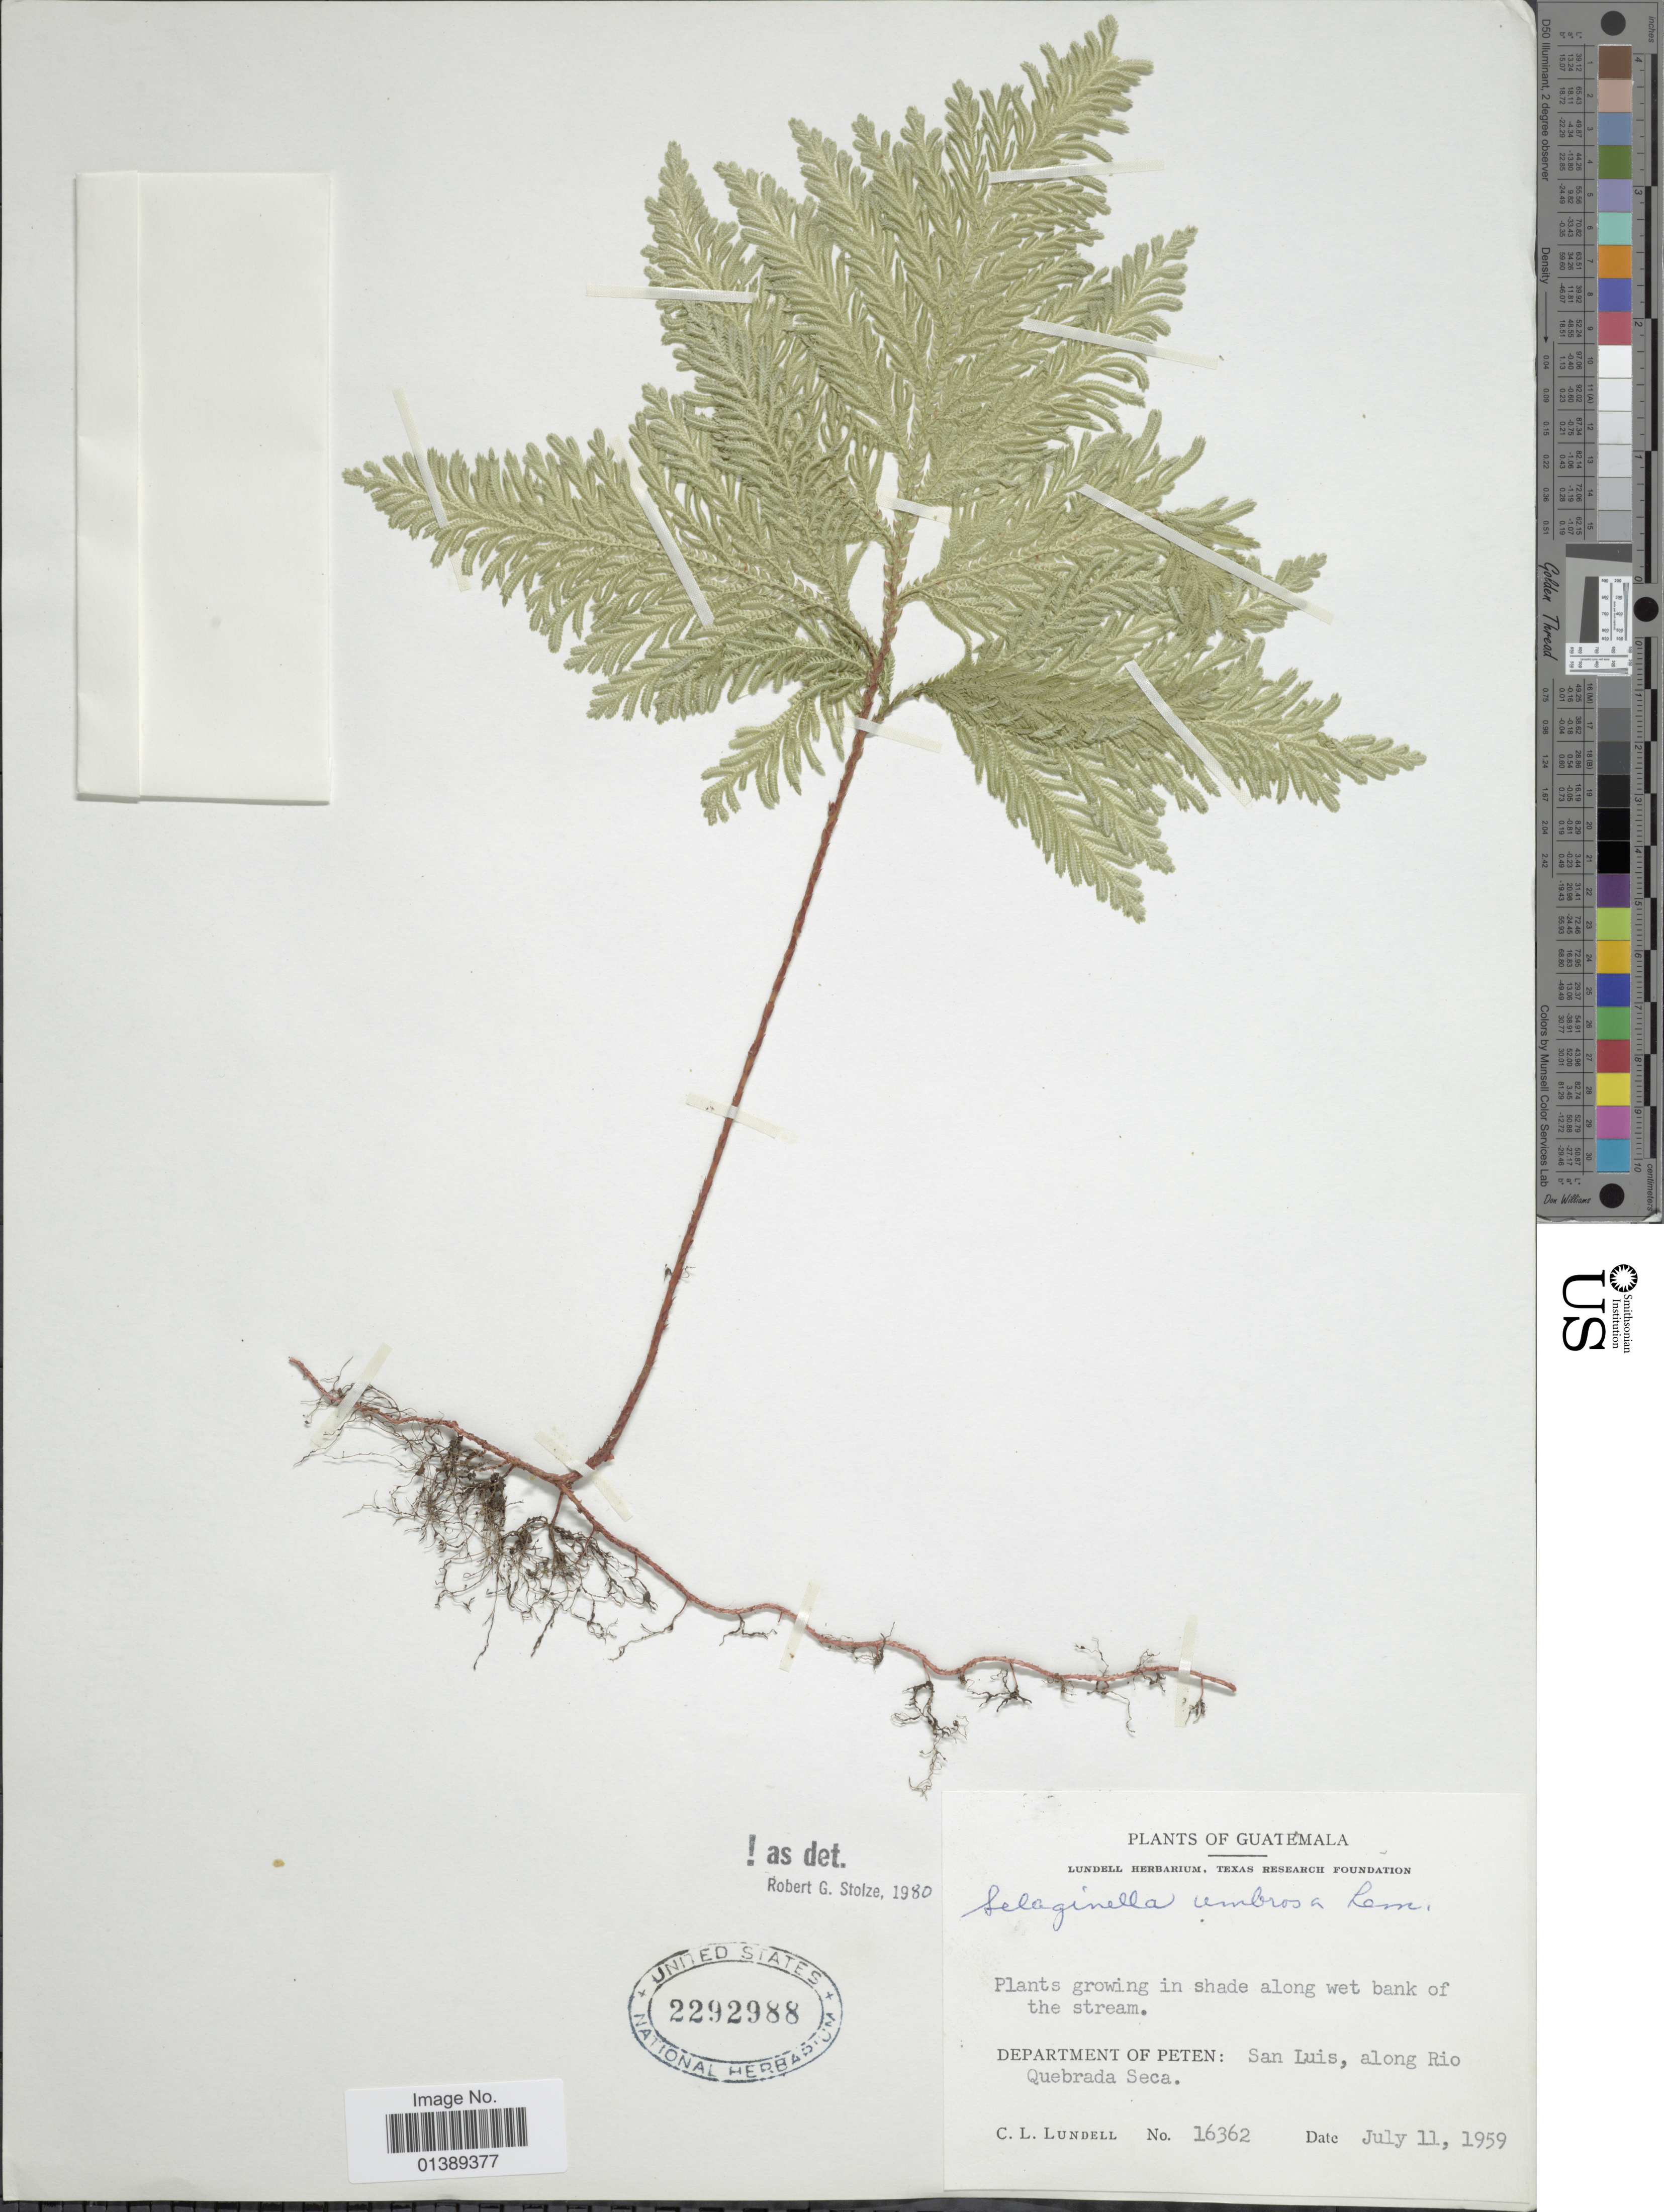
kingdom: Plantae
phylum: Tracheophyta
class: Lycopodiopsida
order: Selaginellales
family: Selaginellaceae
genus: Selaginella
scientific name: Selaginella umbrosa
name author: Lem. ex Hieron.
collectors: C. L. Lundell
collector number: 16362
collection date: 1959-07-11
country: Guatemala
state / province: El Petén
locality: San Luis, along Rio Quebrada Seca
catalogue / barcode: US 2292988